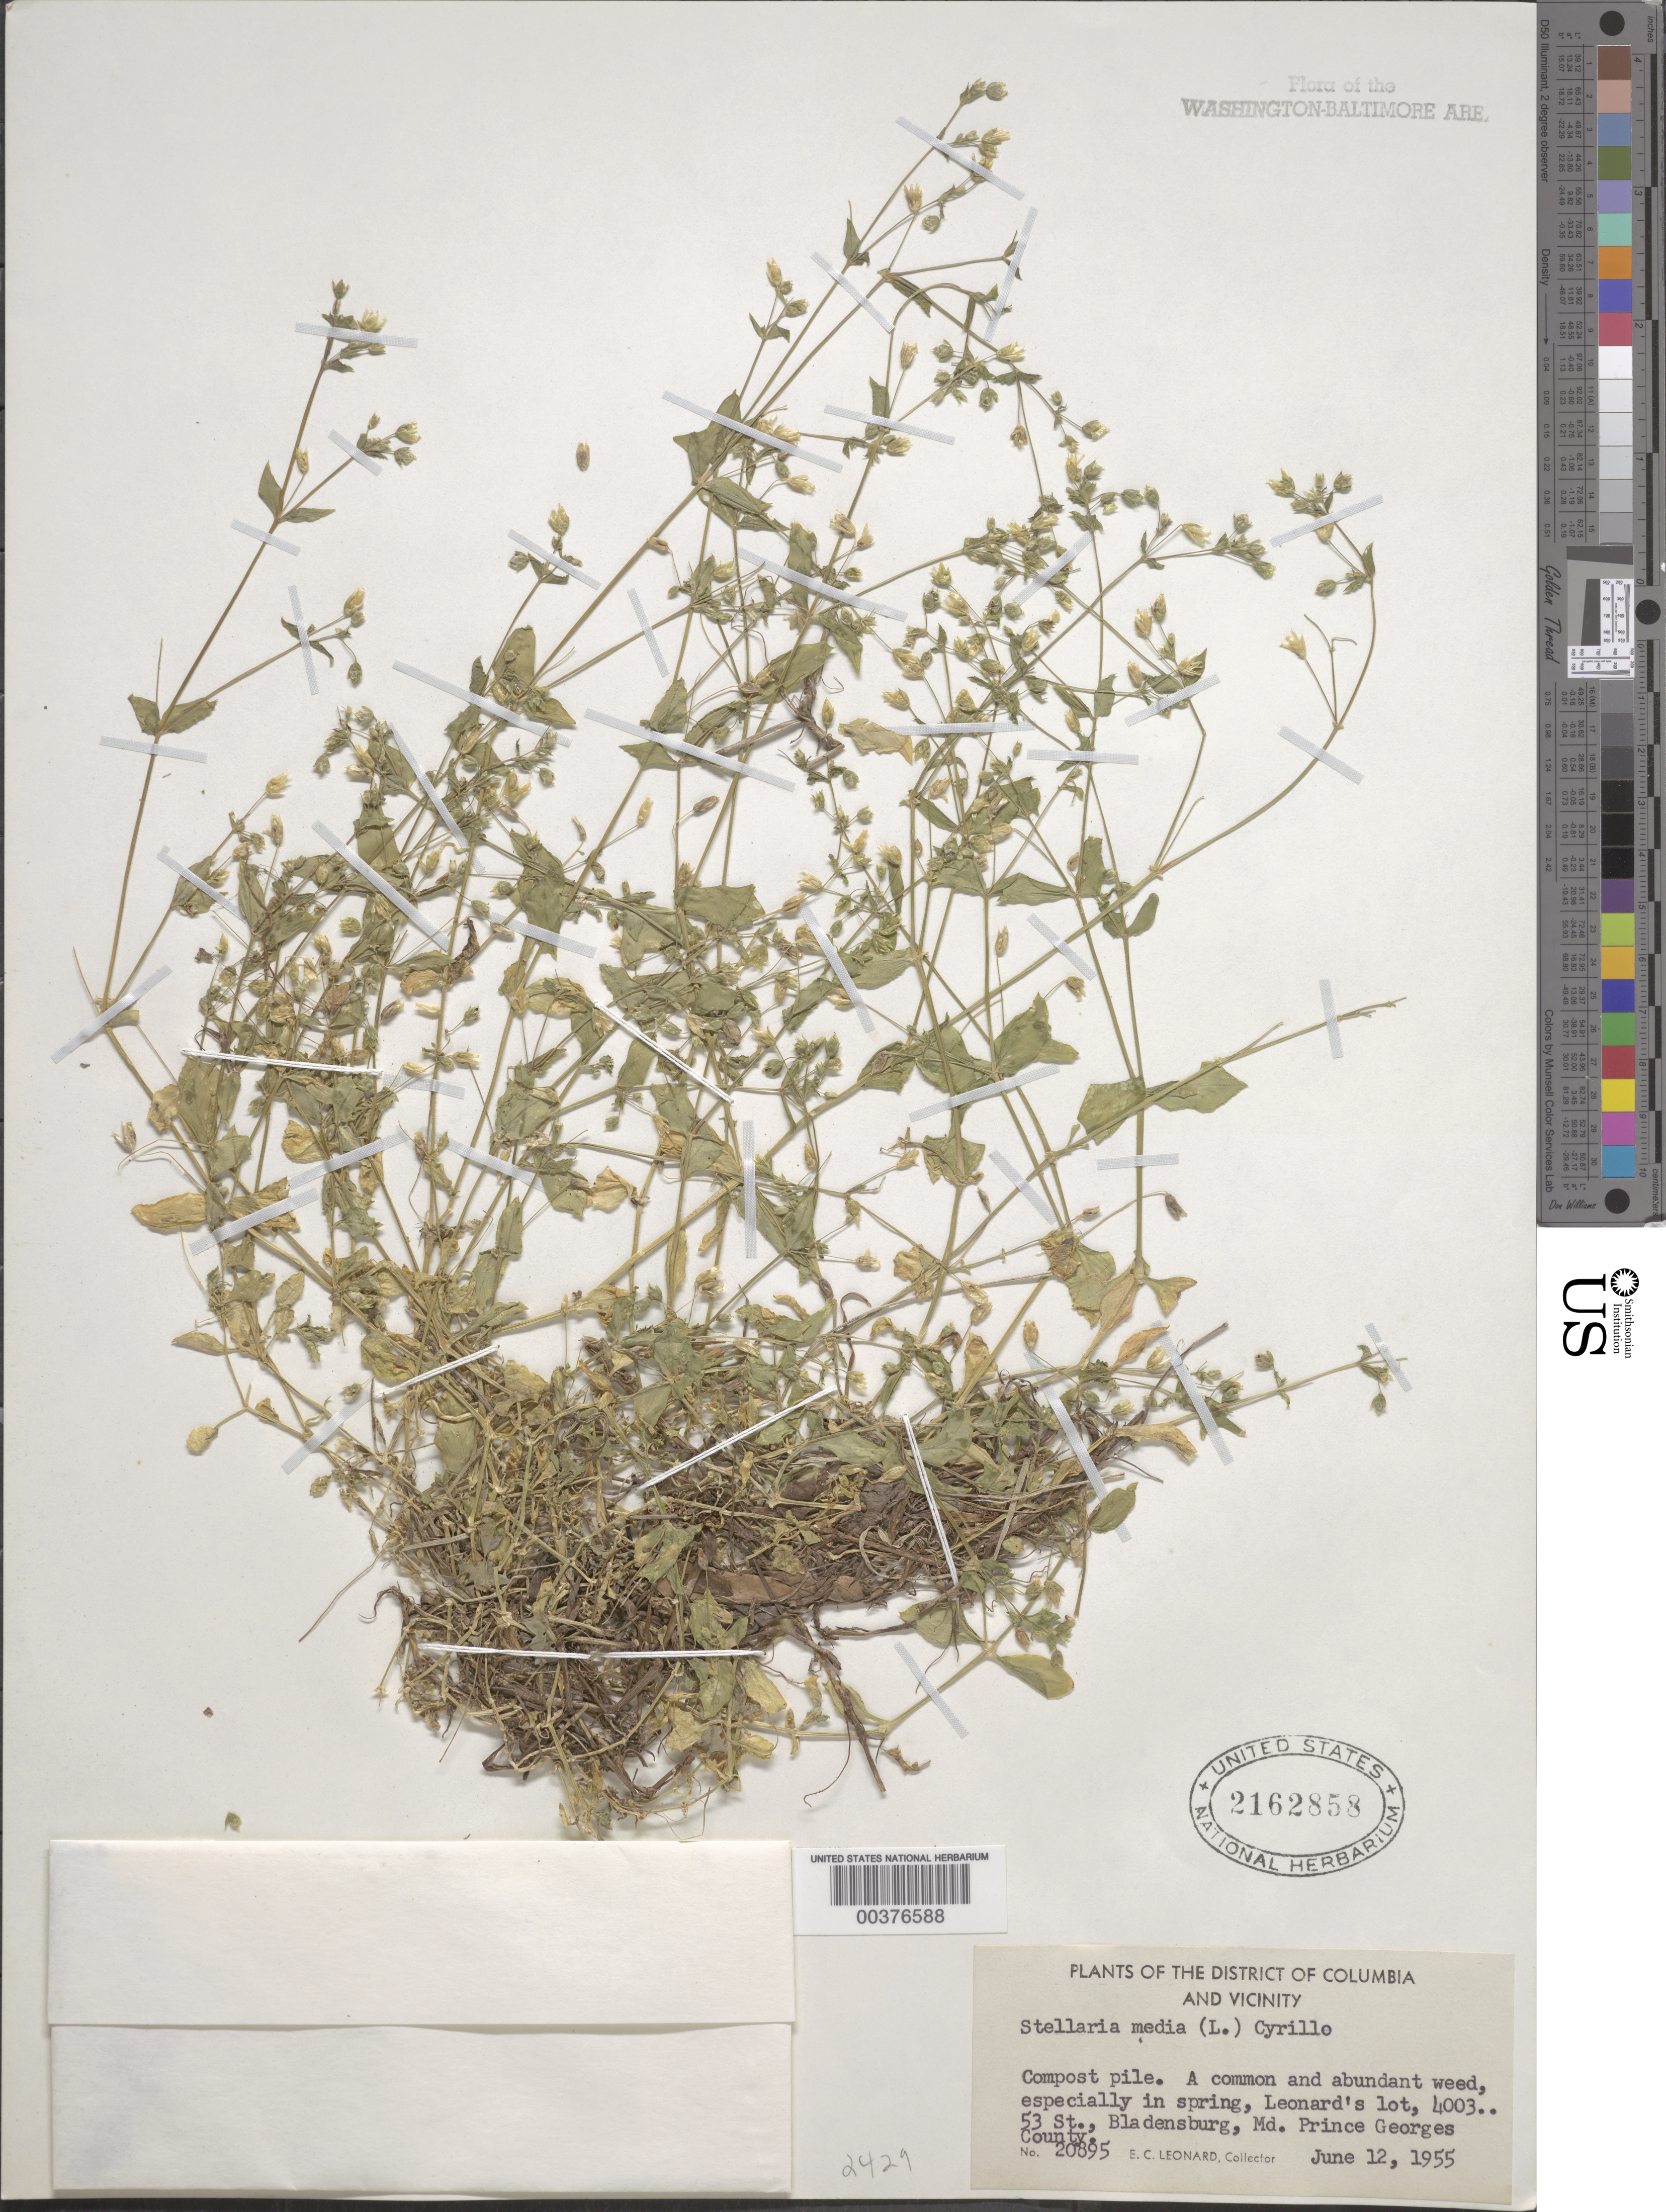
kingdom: Plantae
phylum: Tracheophyta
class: Magnoliopsida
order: Caryophyllales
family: Caryophyllaceae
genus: Stellaria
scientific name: Stellaria media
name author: (L.) Vill.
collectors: E. C. Leonard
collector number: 20895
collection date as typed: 12 Jun 1955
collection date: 1955-06-12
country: United States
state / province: Maryland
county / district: Prince George's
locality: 4003 53rd Street, Bladensburg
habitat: Compost pile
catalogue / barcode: US 2162858